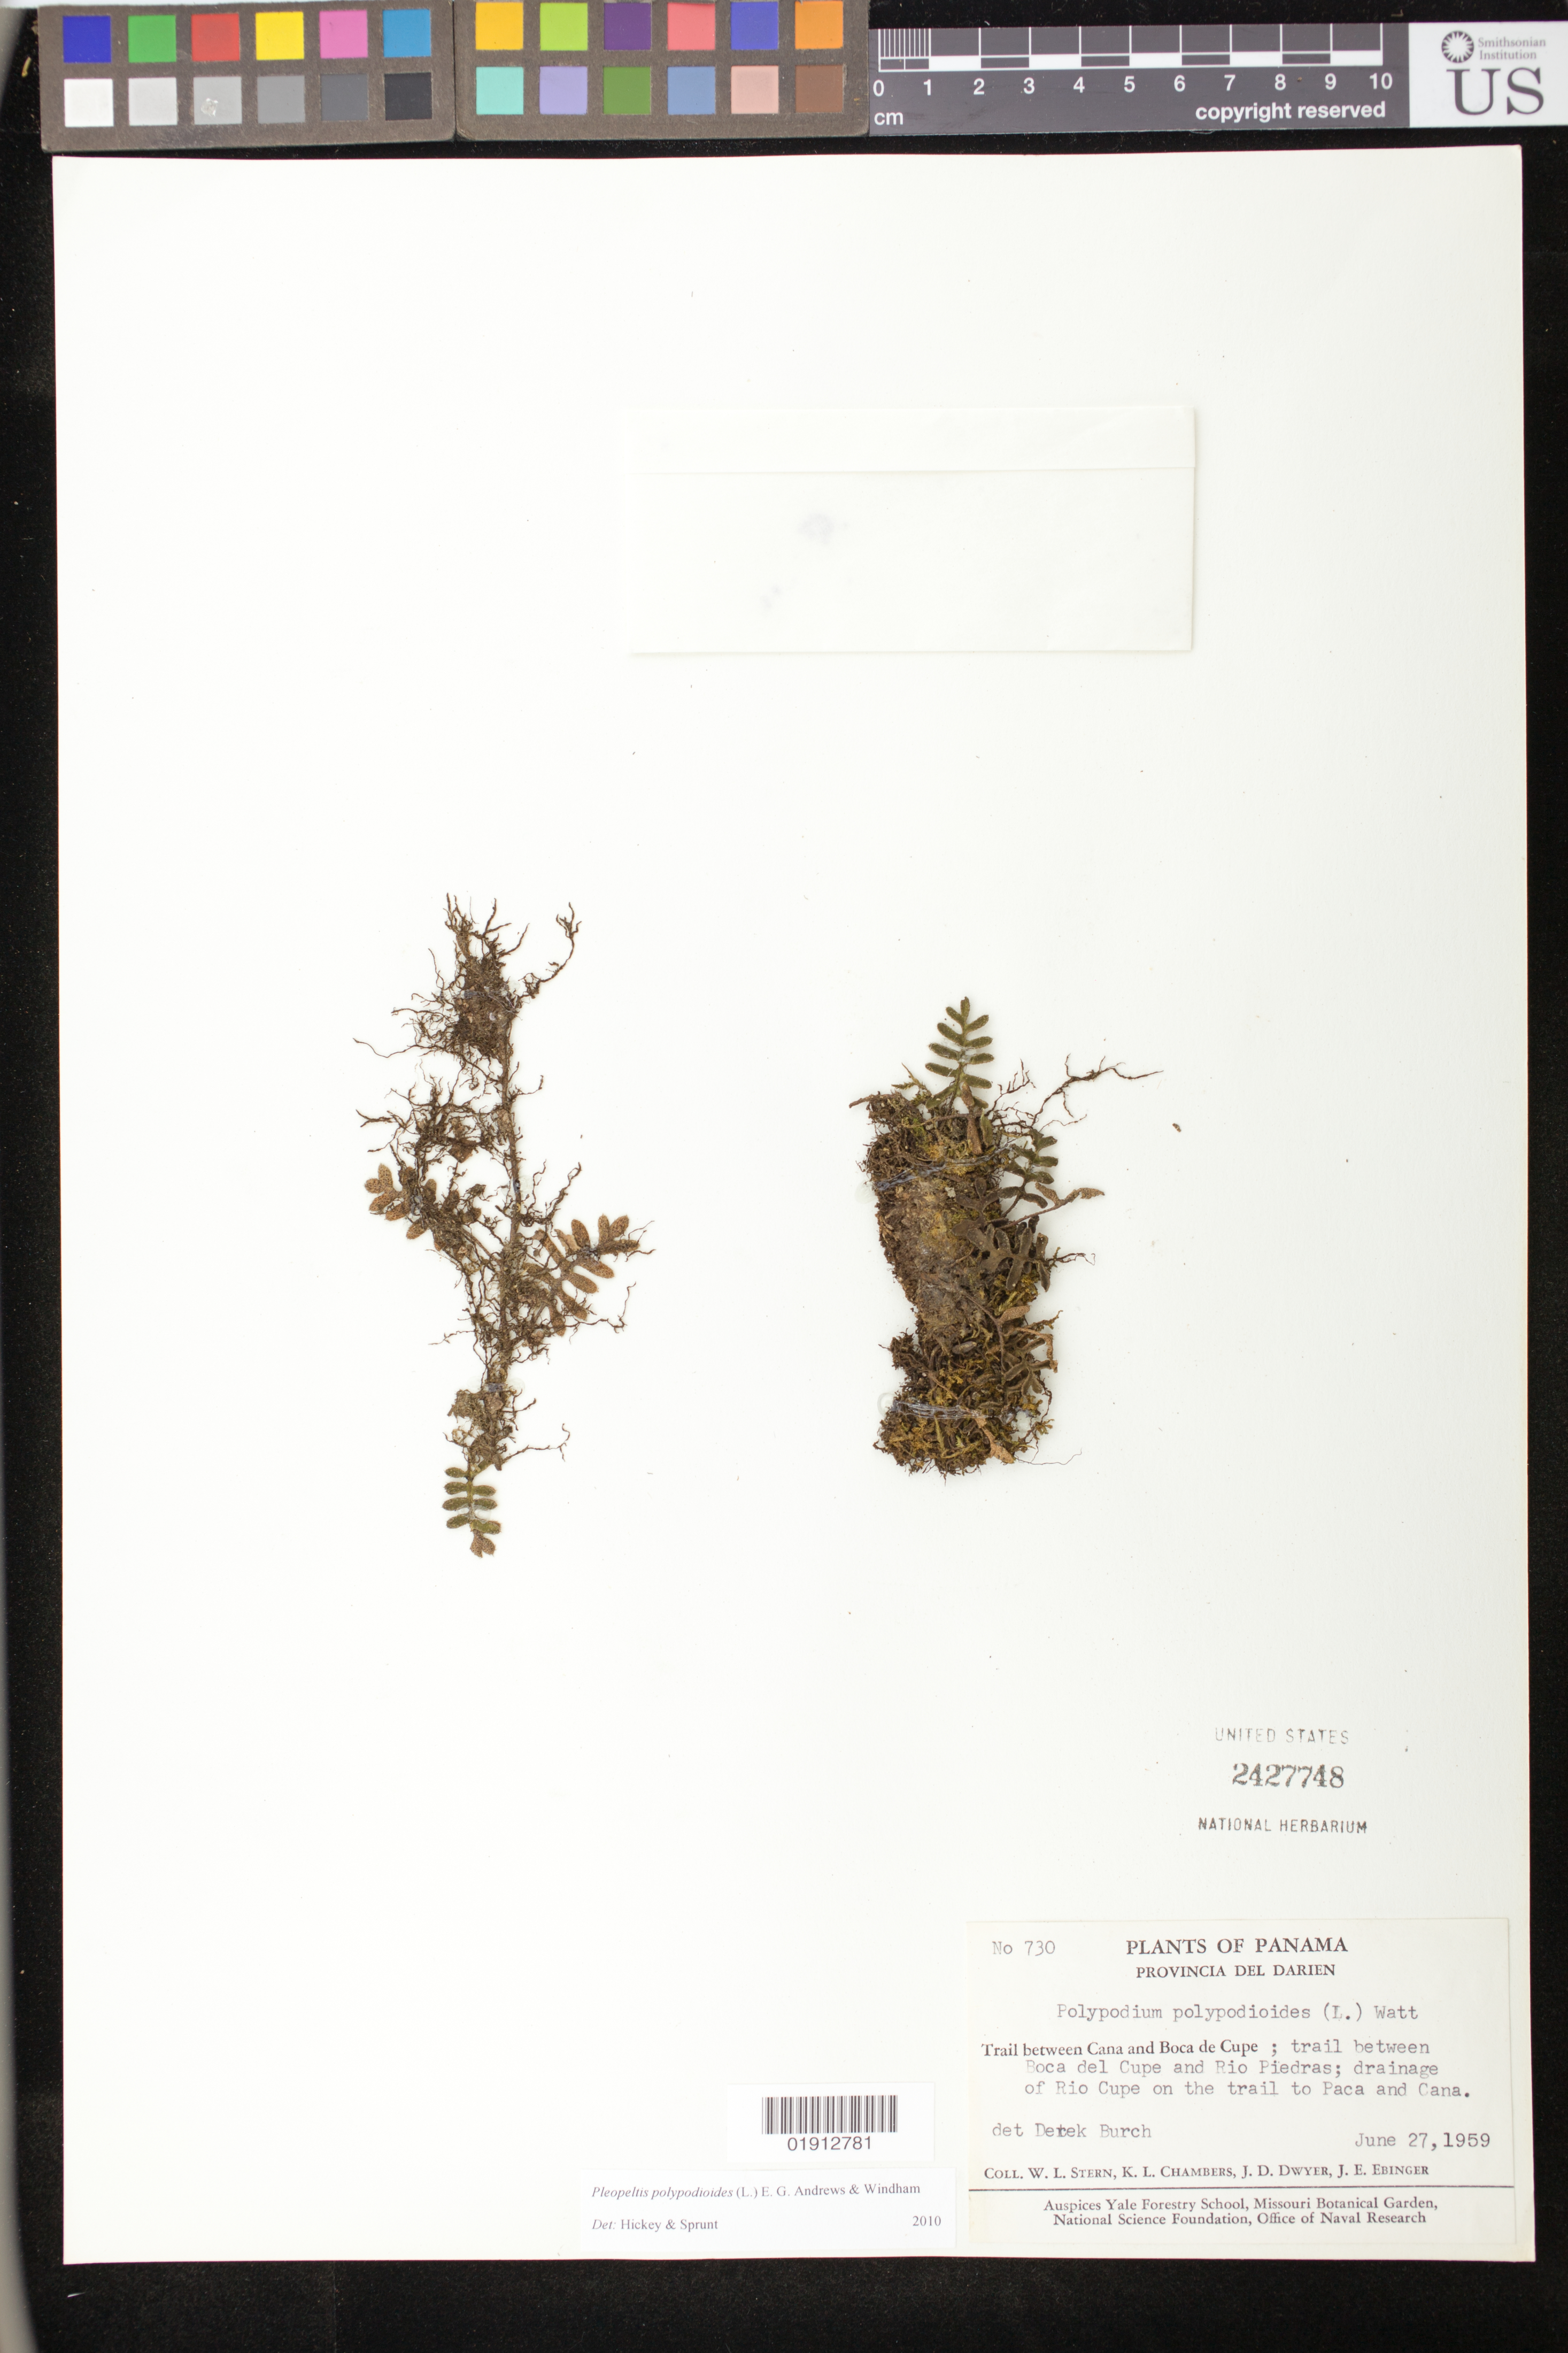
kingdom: Plantae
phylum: Tracheophyta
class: Polypodiopsida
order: Polypodiales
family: Polypodiaceae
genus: Pleopeltis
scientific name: Pleopeltis polypodioides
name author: (L.) E.G. Andrews & Windham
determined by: Hickey, R. J.; Sprunt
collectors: W. L. Stern, K. Chambers, J. D. Dwyer & J. Ebinger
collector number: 730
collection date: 1959-06-27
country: Panama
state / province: Darién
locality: Trail between Cana and Boca de Cupe; trail between Boca del Cupe and Rio Piedras; drainage of Rio Cupe on the trail to Paca and Cana.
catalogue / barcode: US 2427748